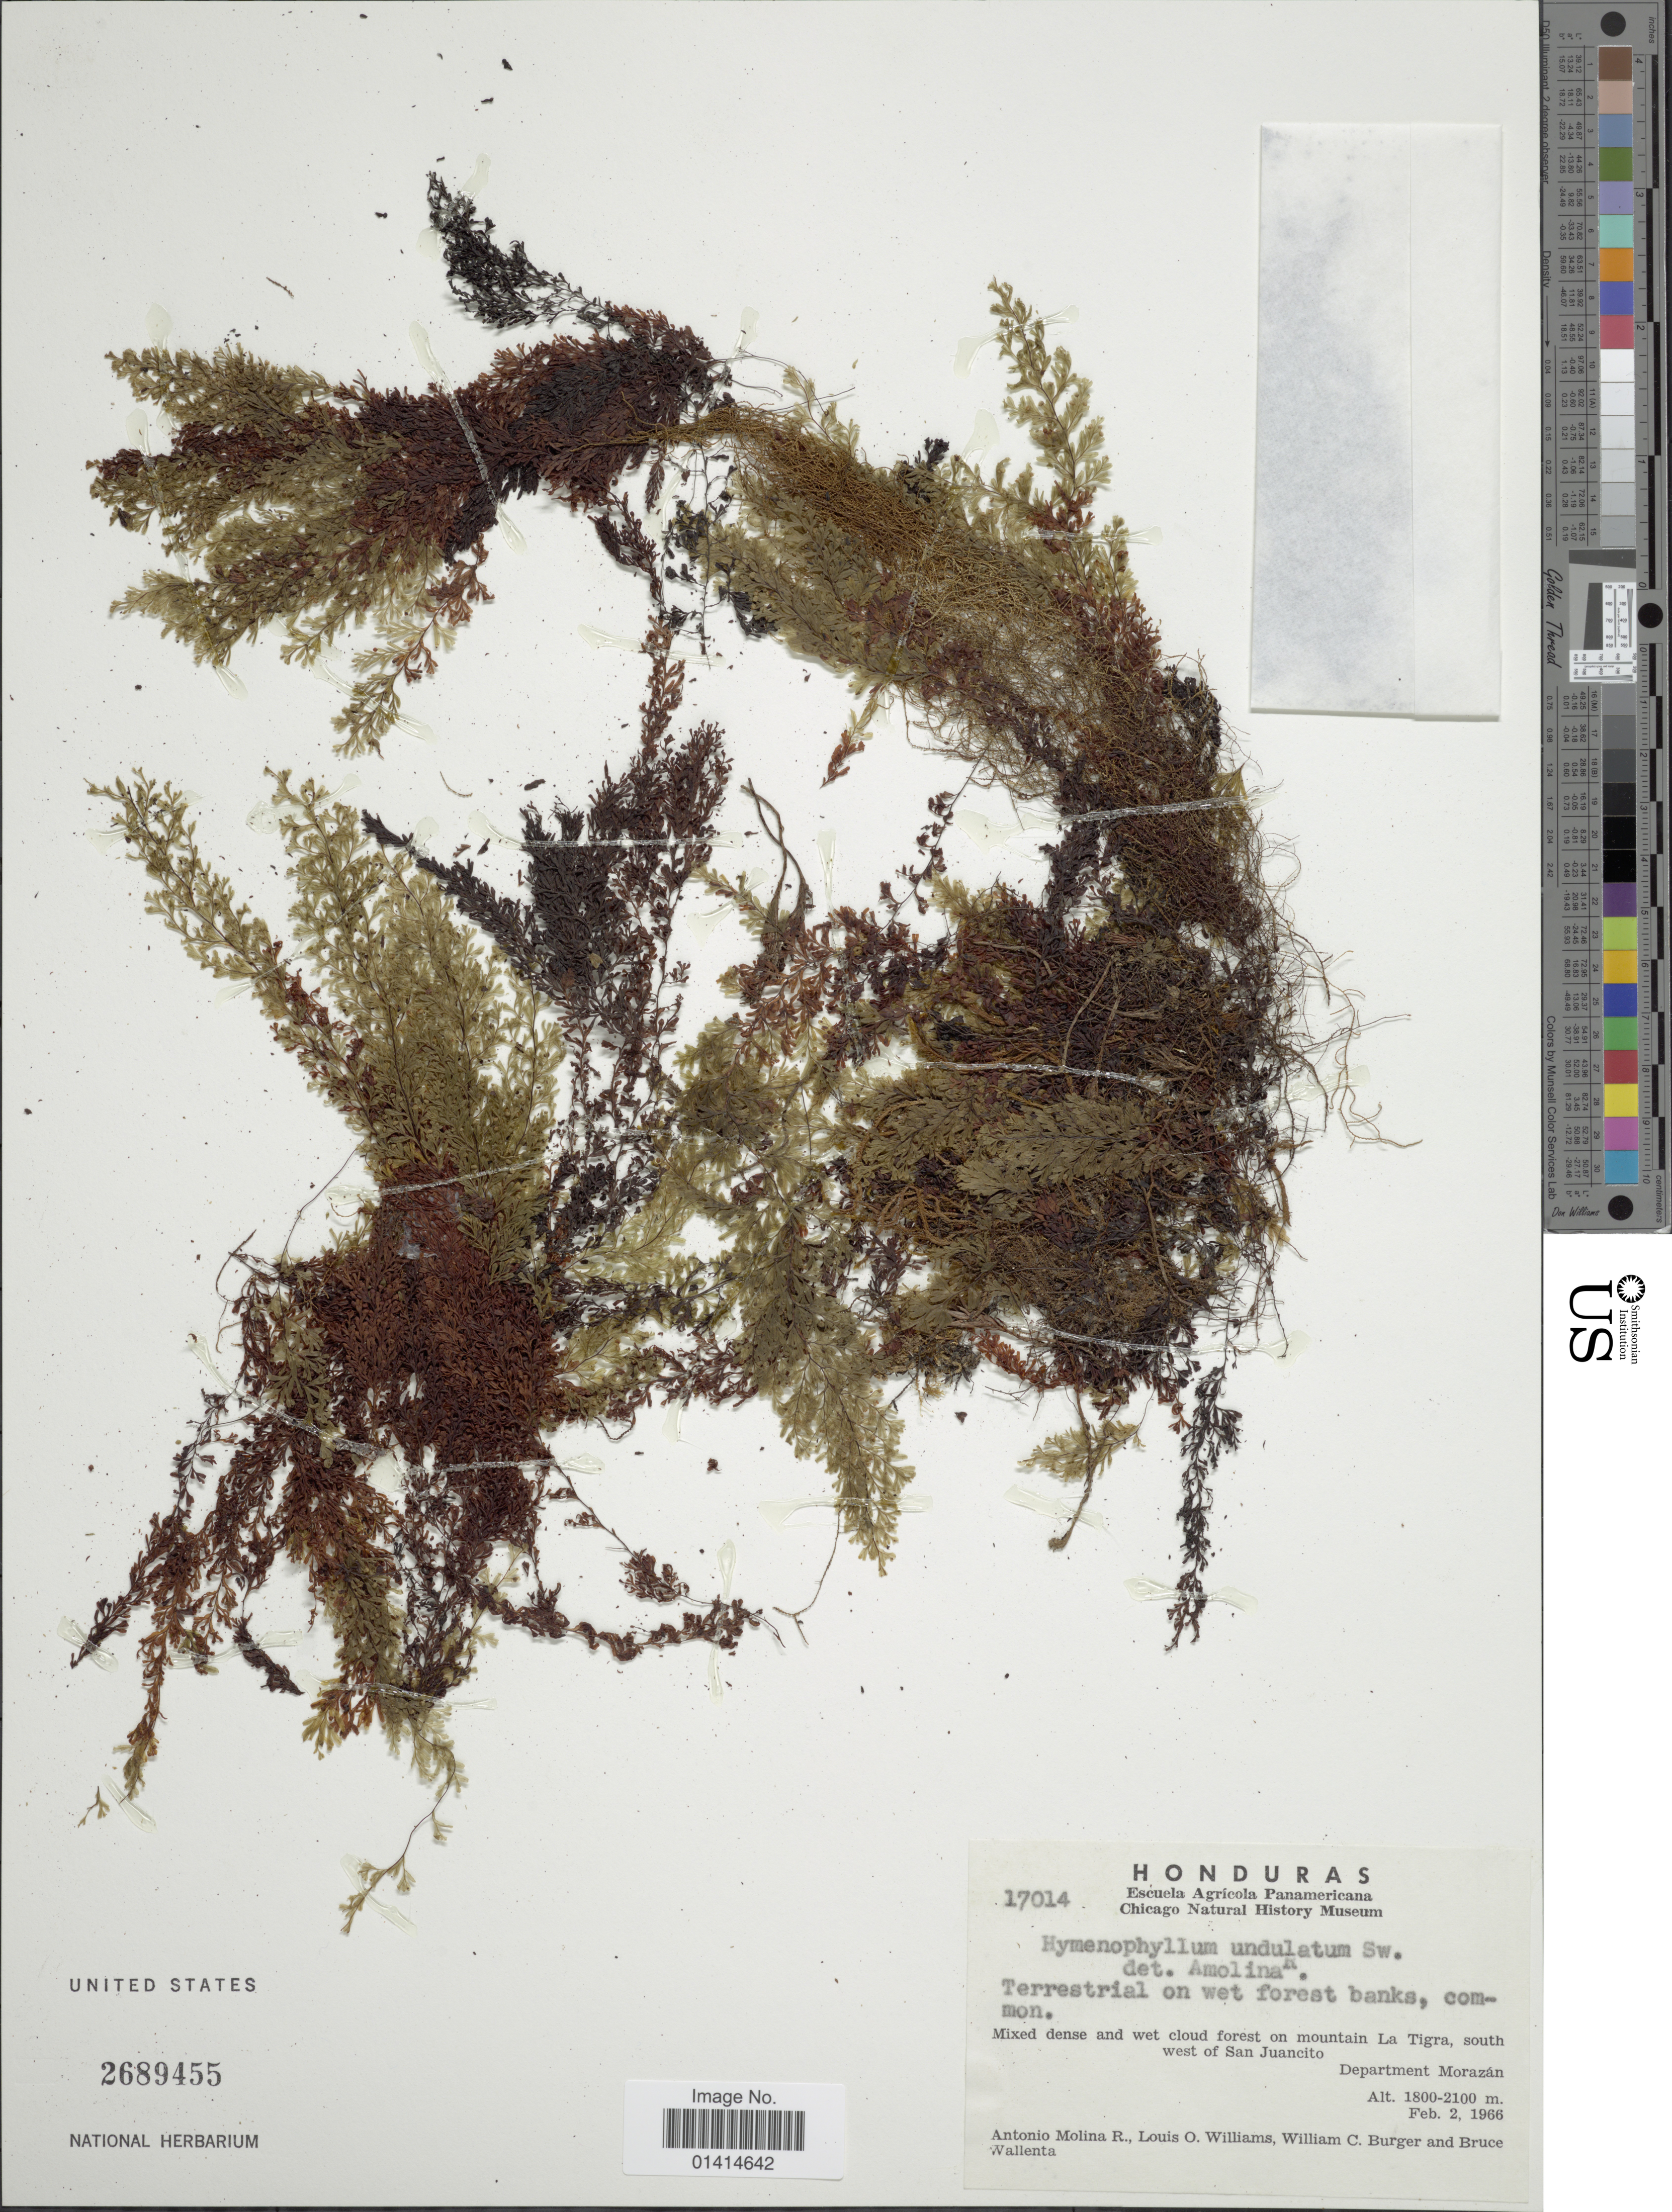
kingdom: Plantae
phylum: Tracheophyta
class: Polypodiopsida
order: Hymenophyllales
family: Hymenophyllaceae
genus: Hymenophyllum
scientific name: Hymenophyllum undulatum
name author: (Sw.) Sw.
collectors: A. Molina R., L. O. Williams, W. Burger & B. Wallenta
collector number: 17014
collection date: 1966-02-02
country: Honduras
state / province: Fco. Morazán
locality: On mountain La Tigra, south west of San Juancito, Department Morazan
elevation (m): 1800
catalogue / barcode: US 2689455